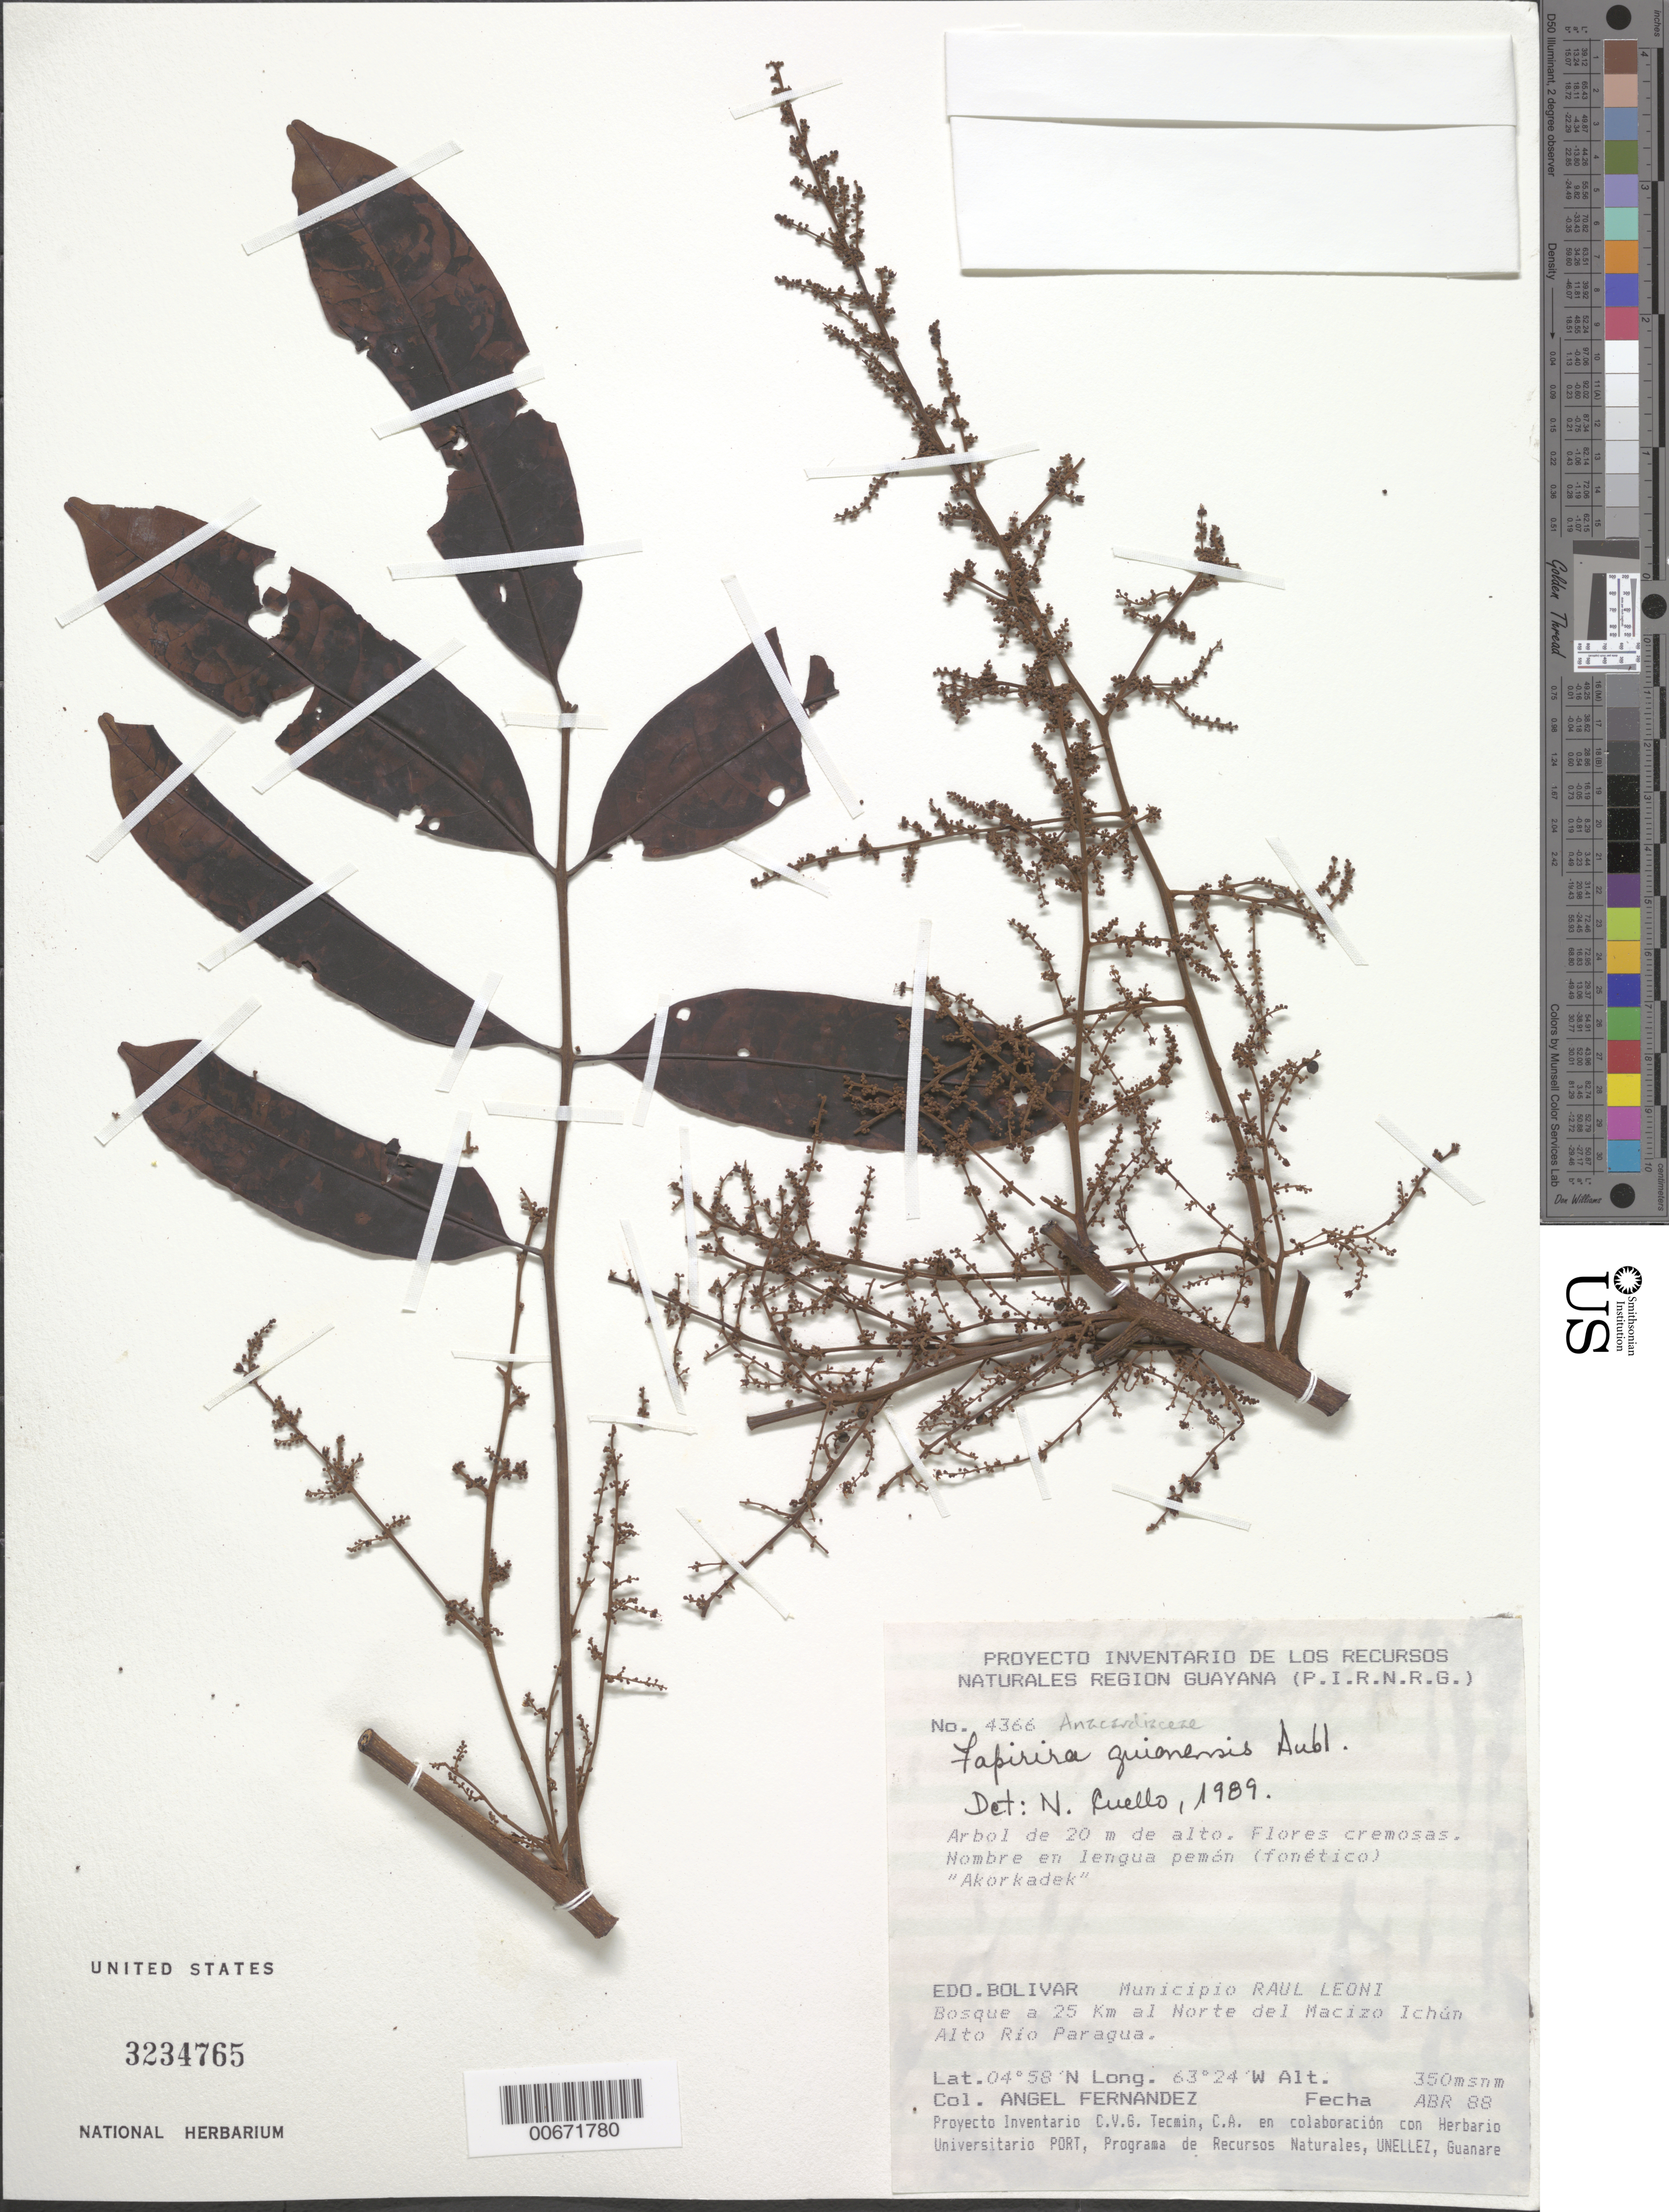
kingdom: Plantae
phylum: Tracheophyta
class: Magnoliopsida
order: Sapindales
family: Anacardiaceae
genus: Tapirira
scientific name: Tapirira guianensis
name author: Aubl.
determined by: Cuello, Nidia L.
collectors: A. Fernández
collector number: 4366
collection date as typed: Apr-88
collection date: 1988-04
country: Venezuela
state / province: Bolívar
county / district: Angostura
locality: Mun. Raúl Leoni [=Angostura], 25 km N del Macizo Ichún, alto Río Paragua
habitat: Forest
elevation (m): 350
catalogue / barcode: US 3234765